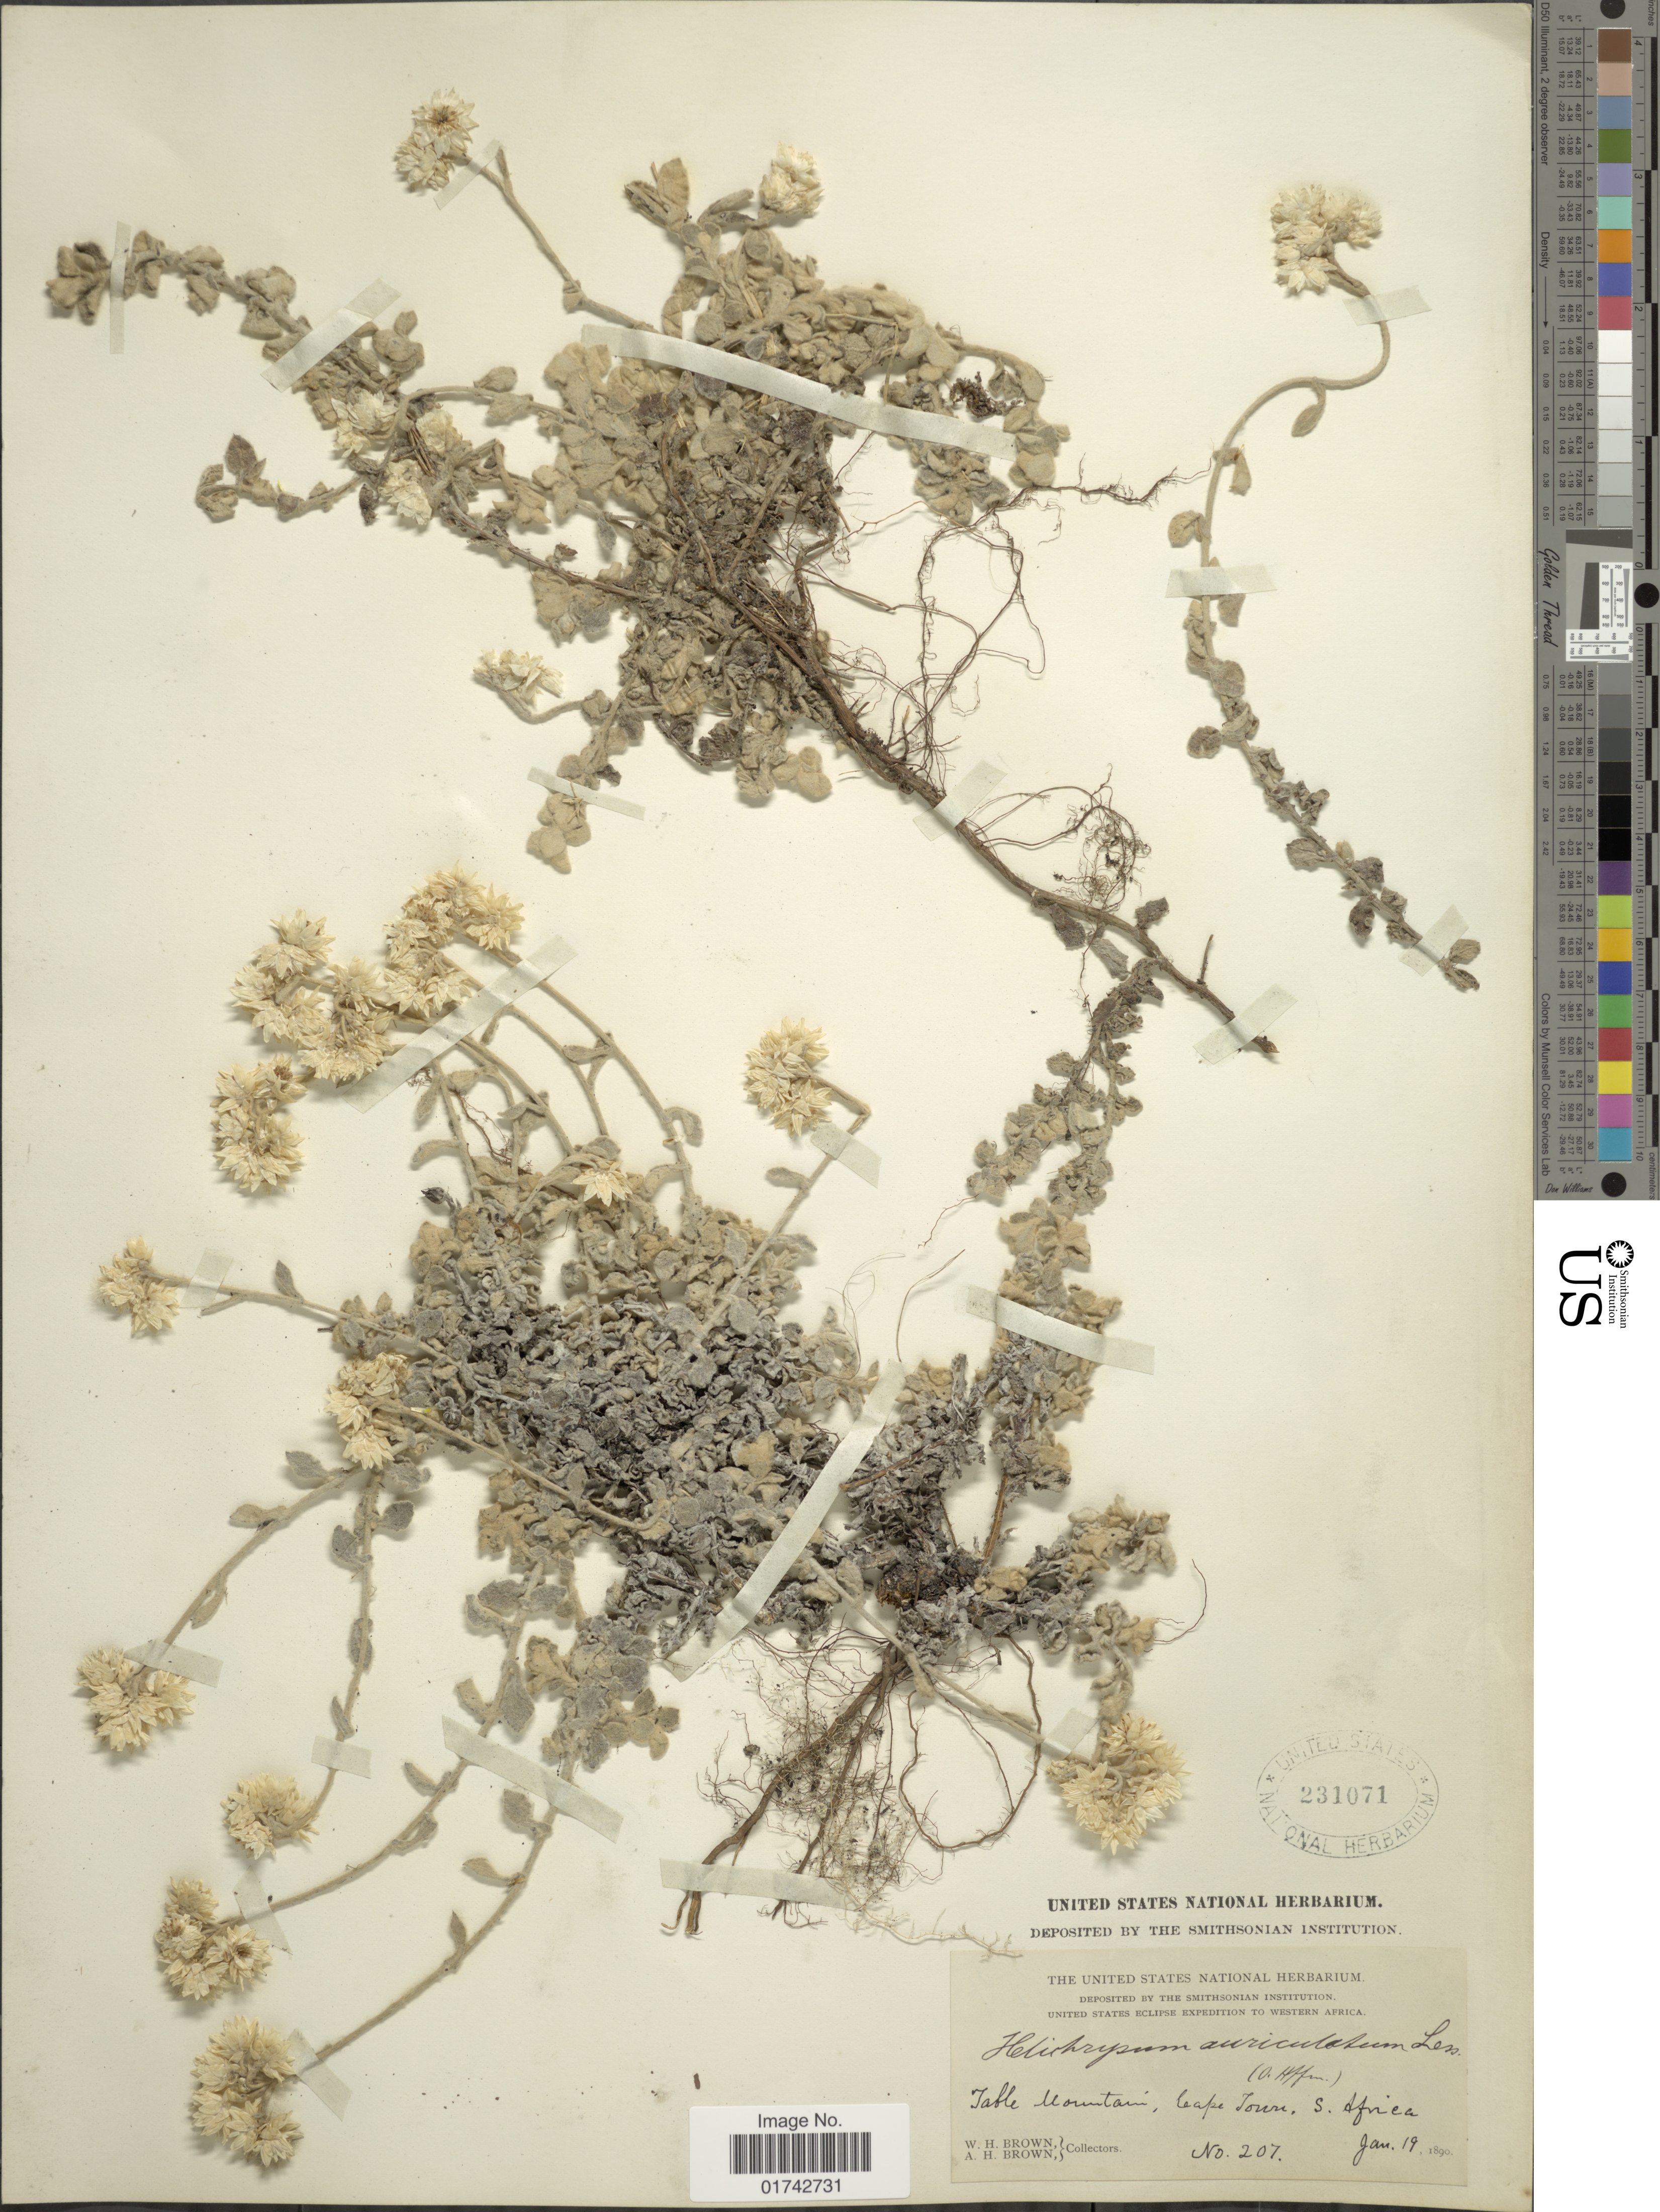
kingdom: Plantae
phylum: Tracheophyta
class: Magnoliopsida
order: Asterales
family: Asteraceae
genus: Helichrysum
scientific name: Helichrysum auriculatum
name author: Less.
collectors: W. H. Brown & A. H. Brown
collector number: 207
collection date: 1890-01-19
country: South Africa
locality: Western Africa. Table Mountain, Cape Town, S. Africa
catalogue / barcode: US 231071